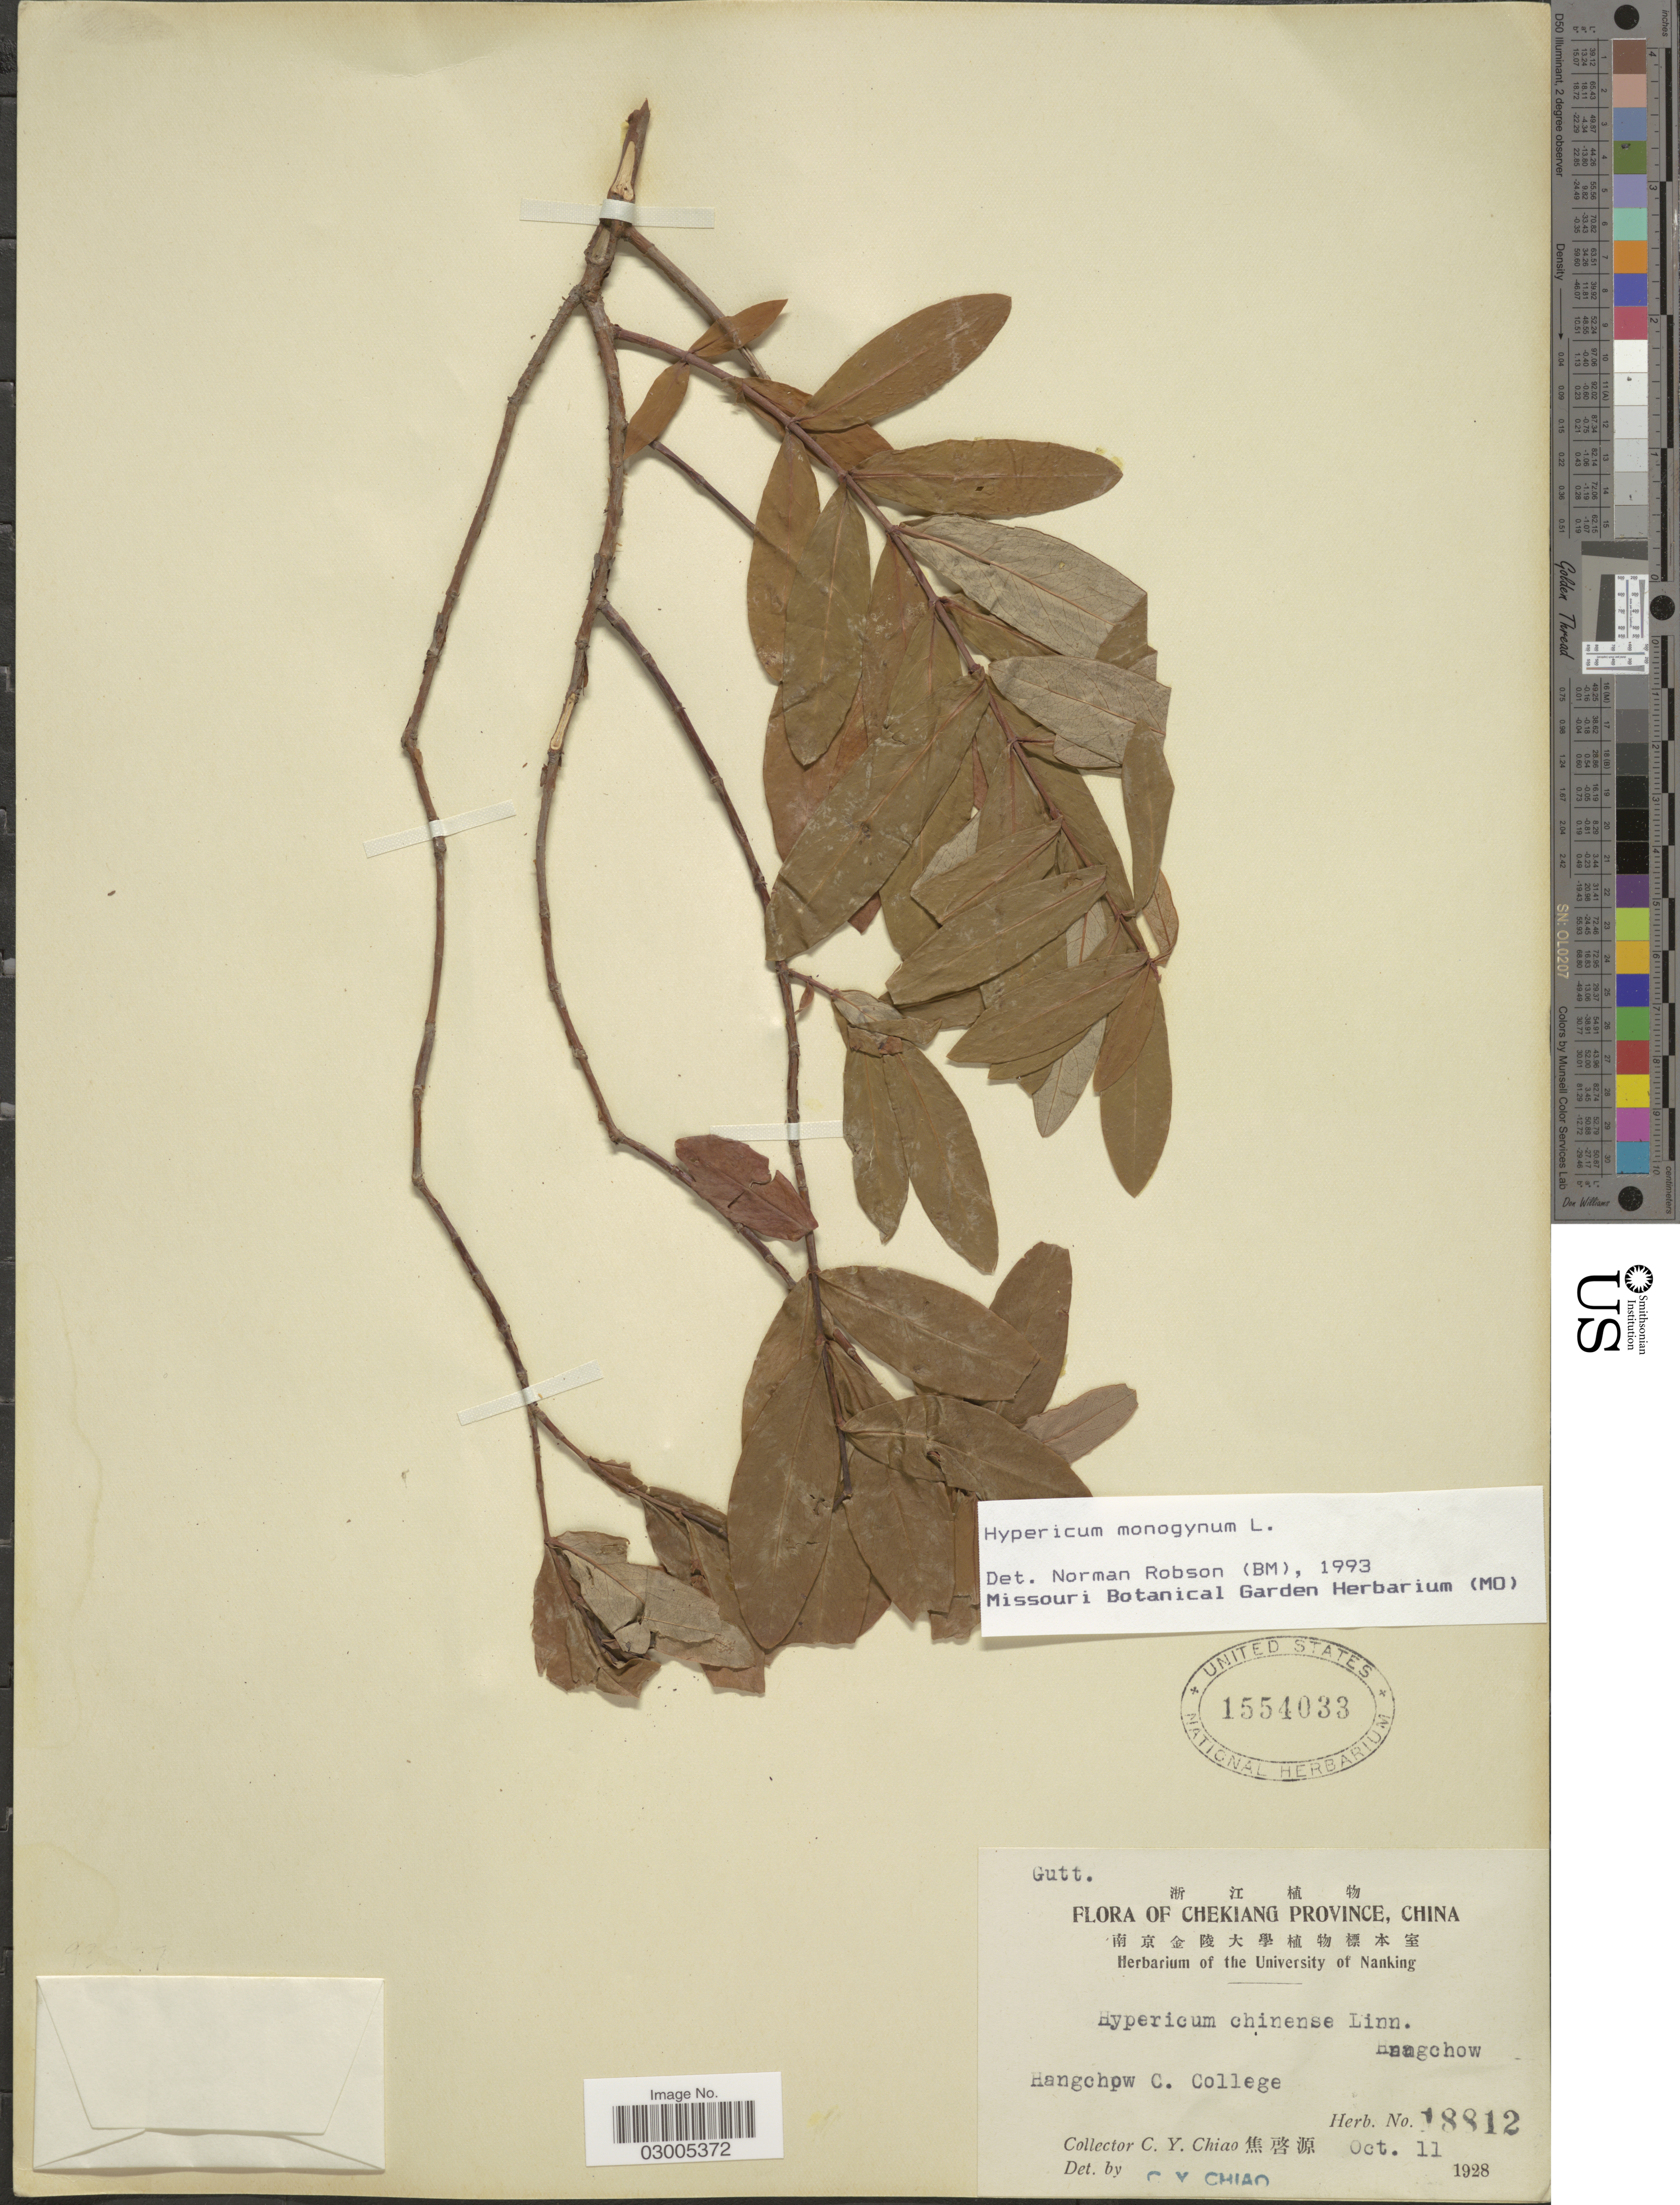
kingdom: Plantae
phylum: Tracheophyta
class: Magnoliopsida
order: Malpighiales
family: Hypericaceae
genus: Hypericum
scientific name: Hypericum monogynum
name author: L.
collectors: C. Y. Chiao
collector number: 18812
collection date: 1928-10-11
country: China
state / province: Zhejiang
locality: Chekiang Province. Hangchow C. College.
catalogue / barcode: US 1554033